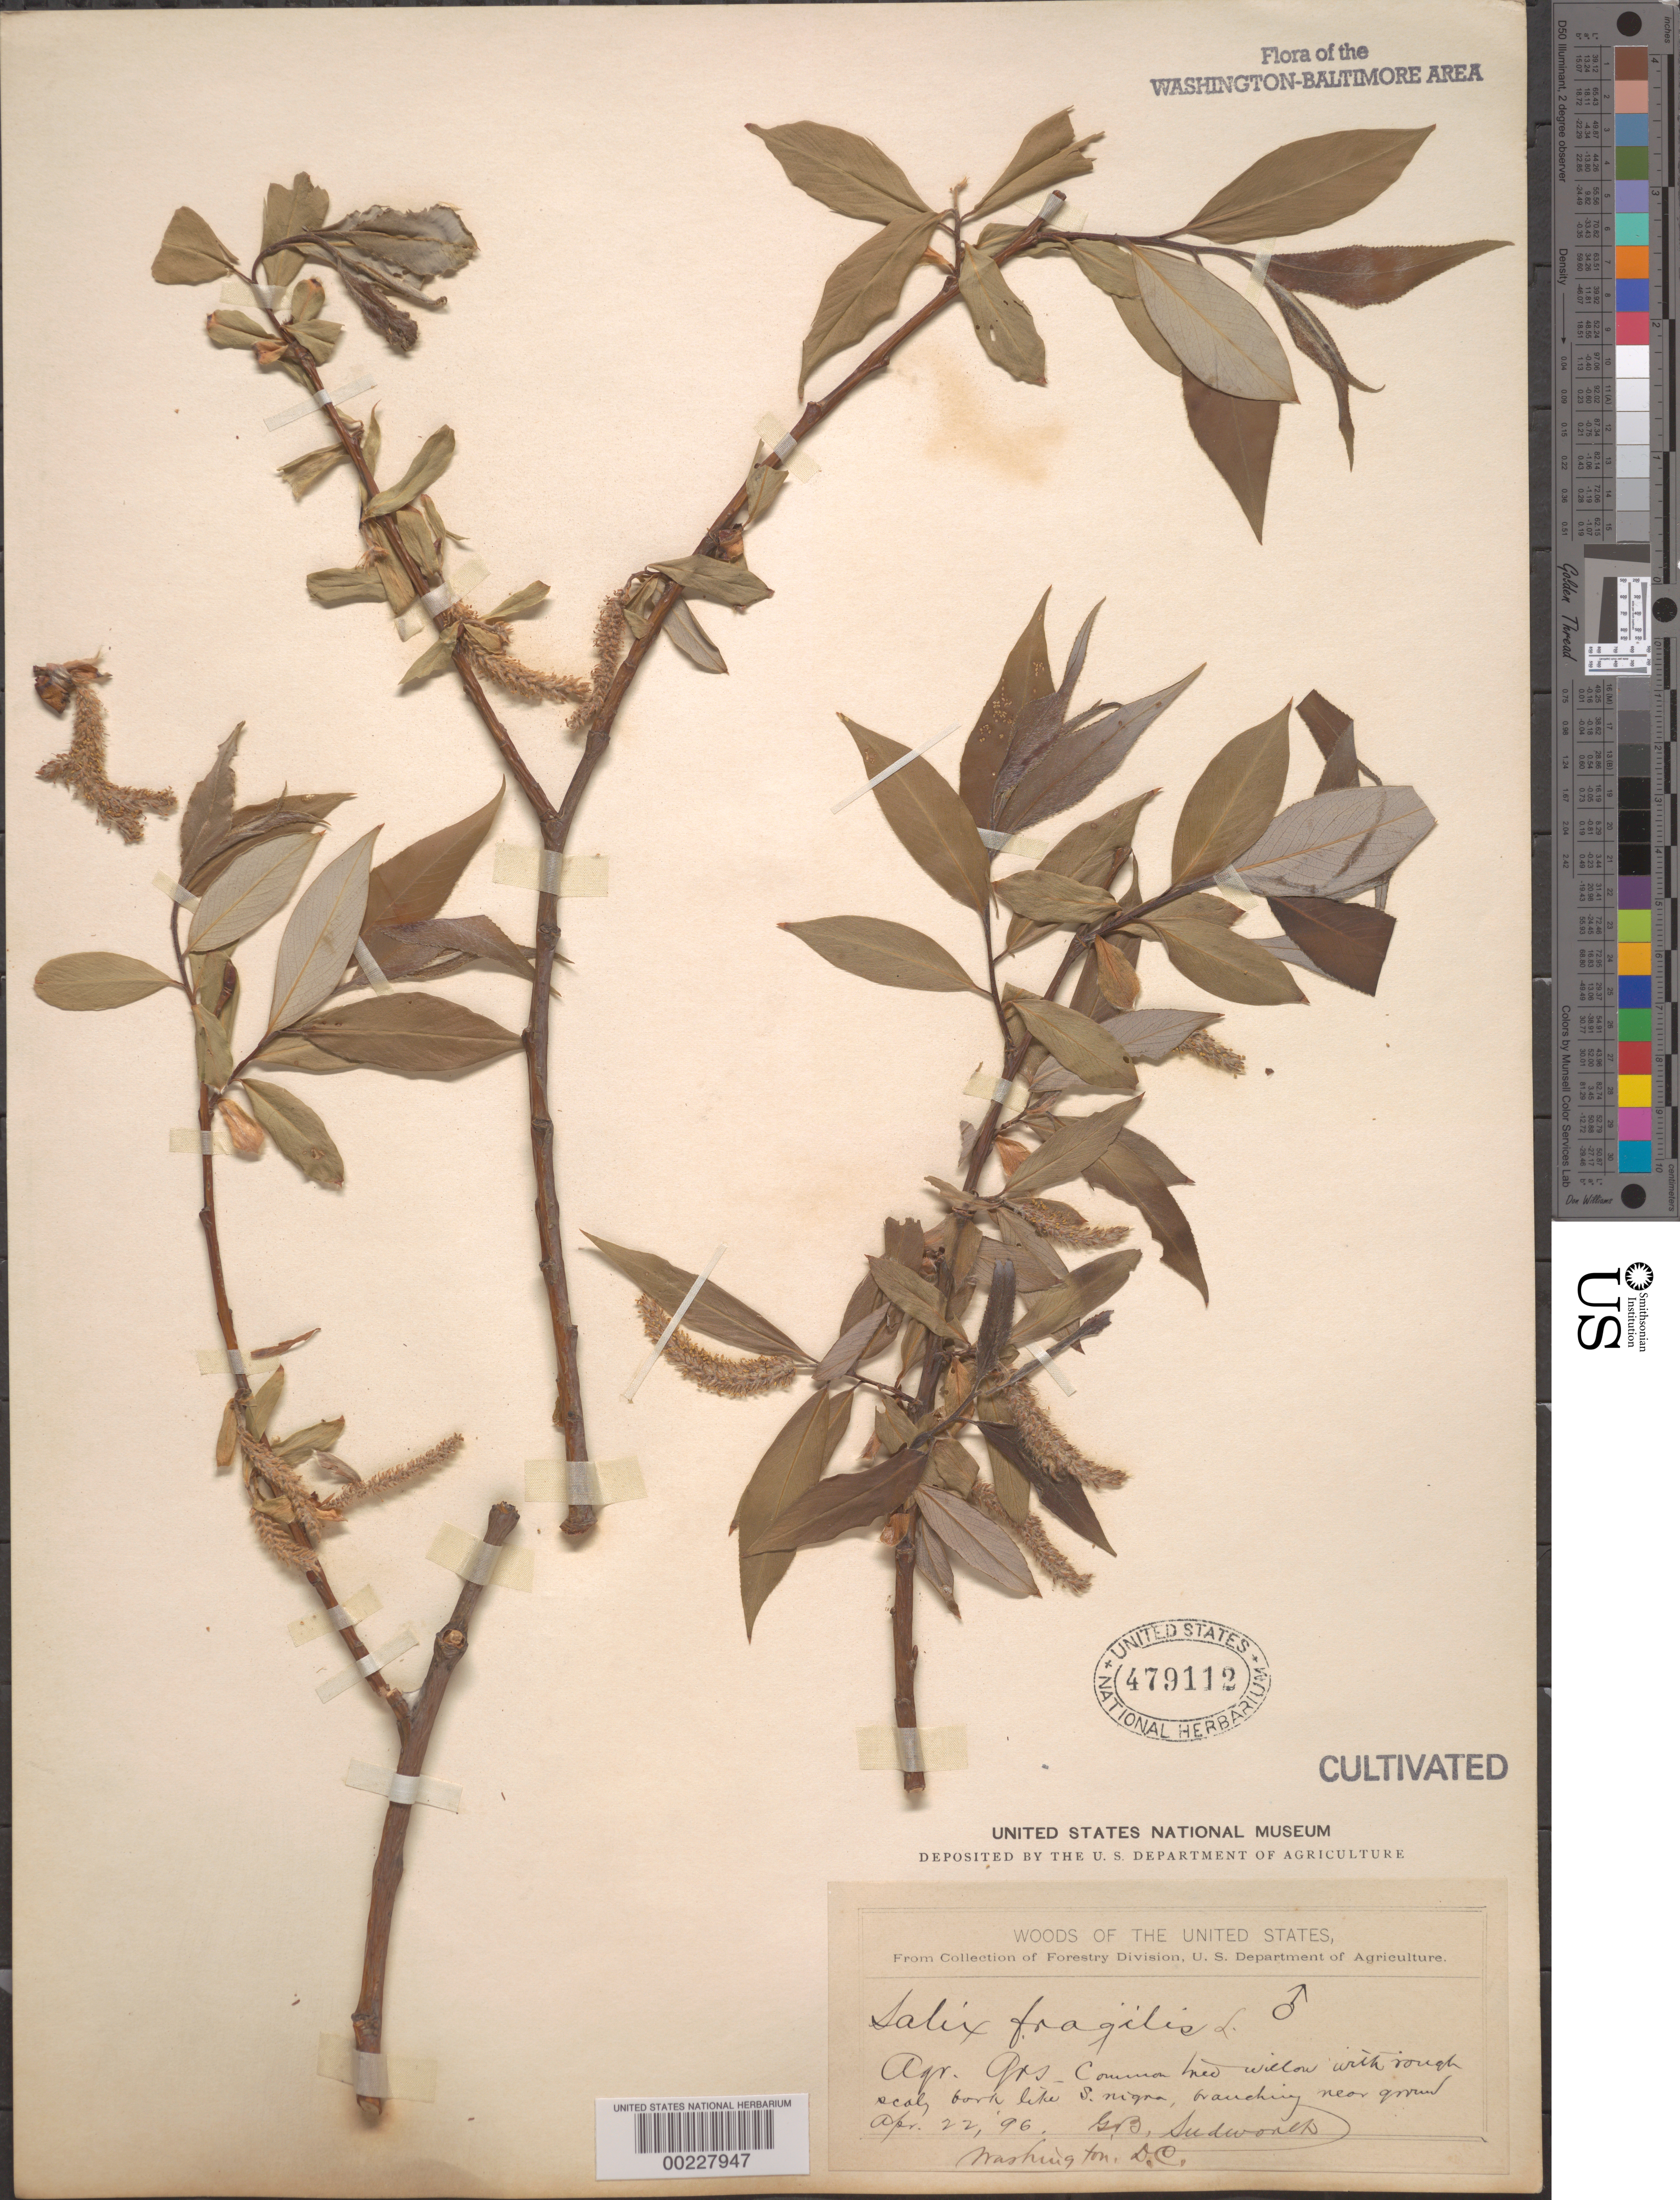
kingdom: Plantae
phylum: Tracheophyta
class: Magnoliopsida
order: Malpighiales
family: Salicaceae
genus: Salix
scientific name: Salix fragilis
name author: L.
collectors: G. B. Sudworth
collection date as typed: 22 Apr 1896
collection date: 1896-04-22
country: United States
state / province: District of Columbia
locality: Agriculture grounds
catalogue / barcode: US 479112